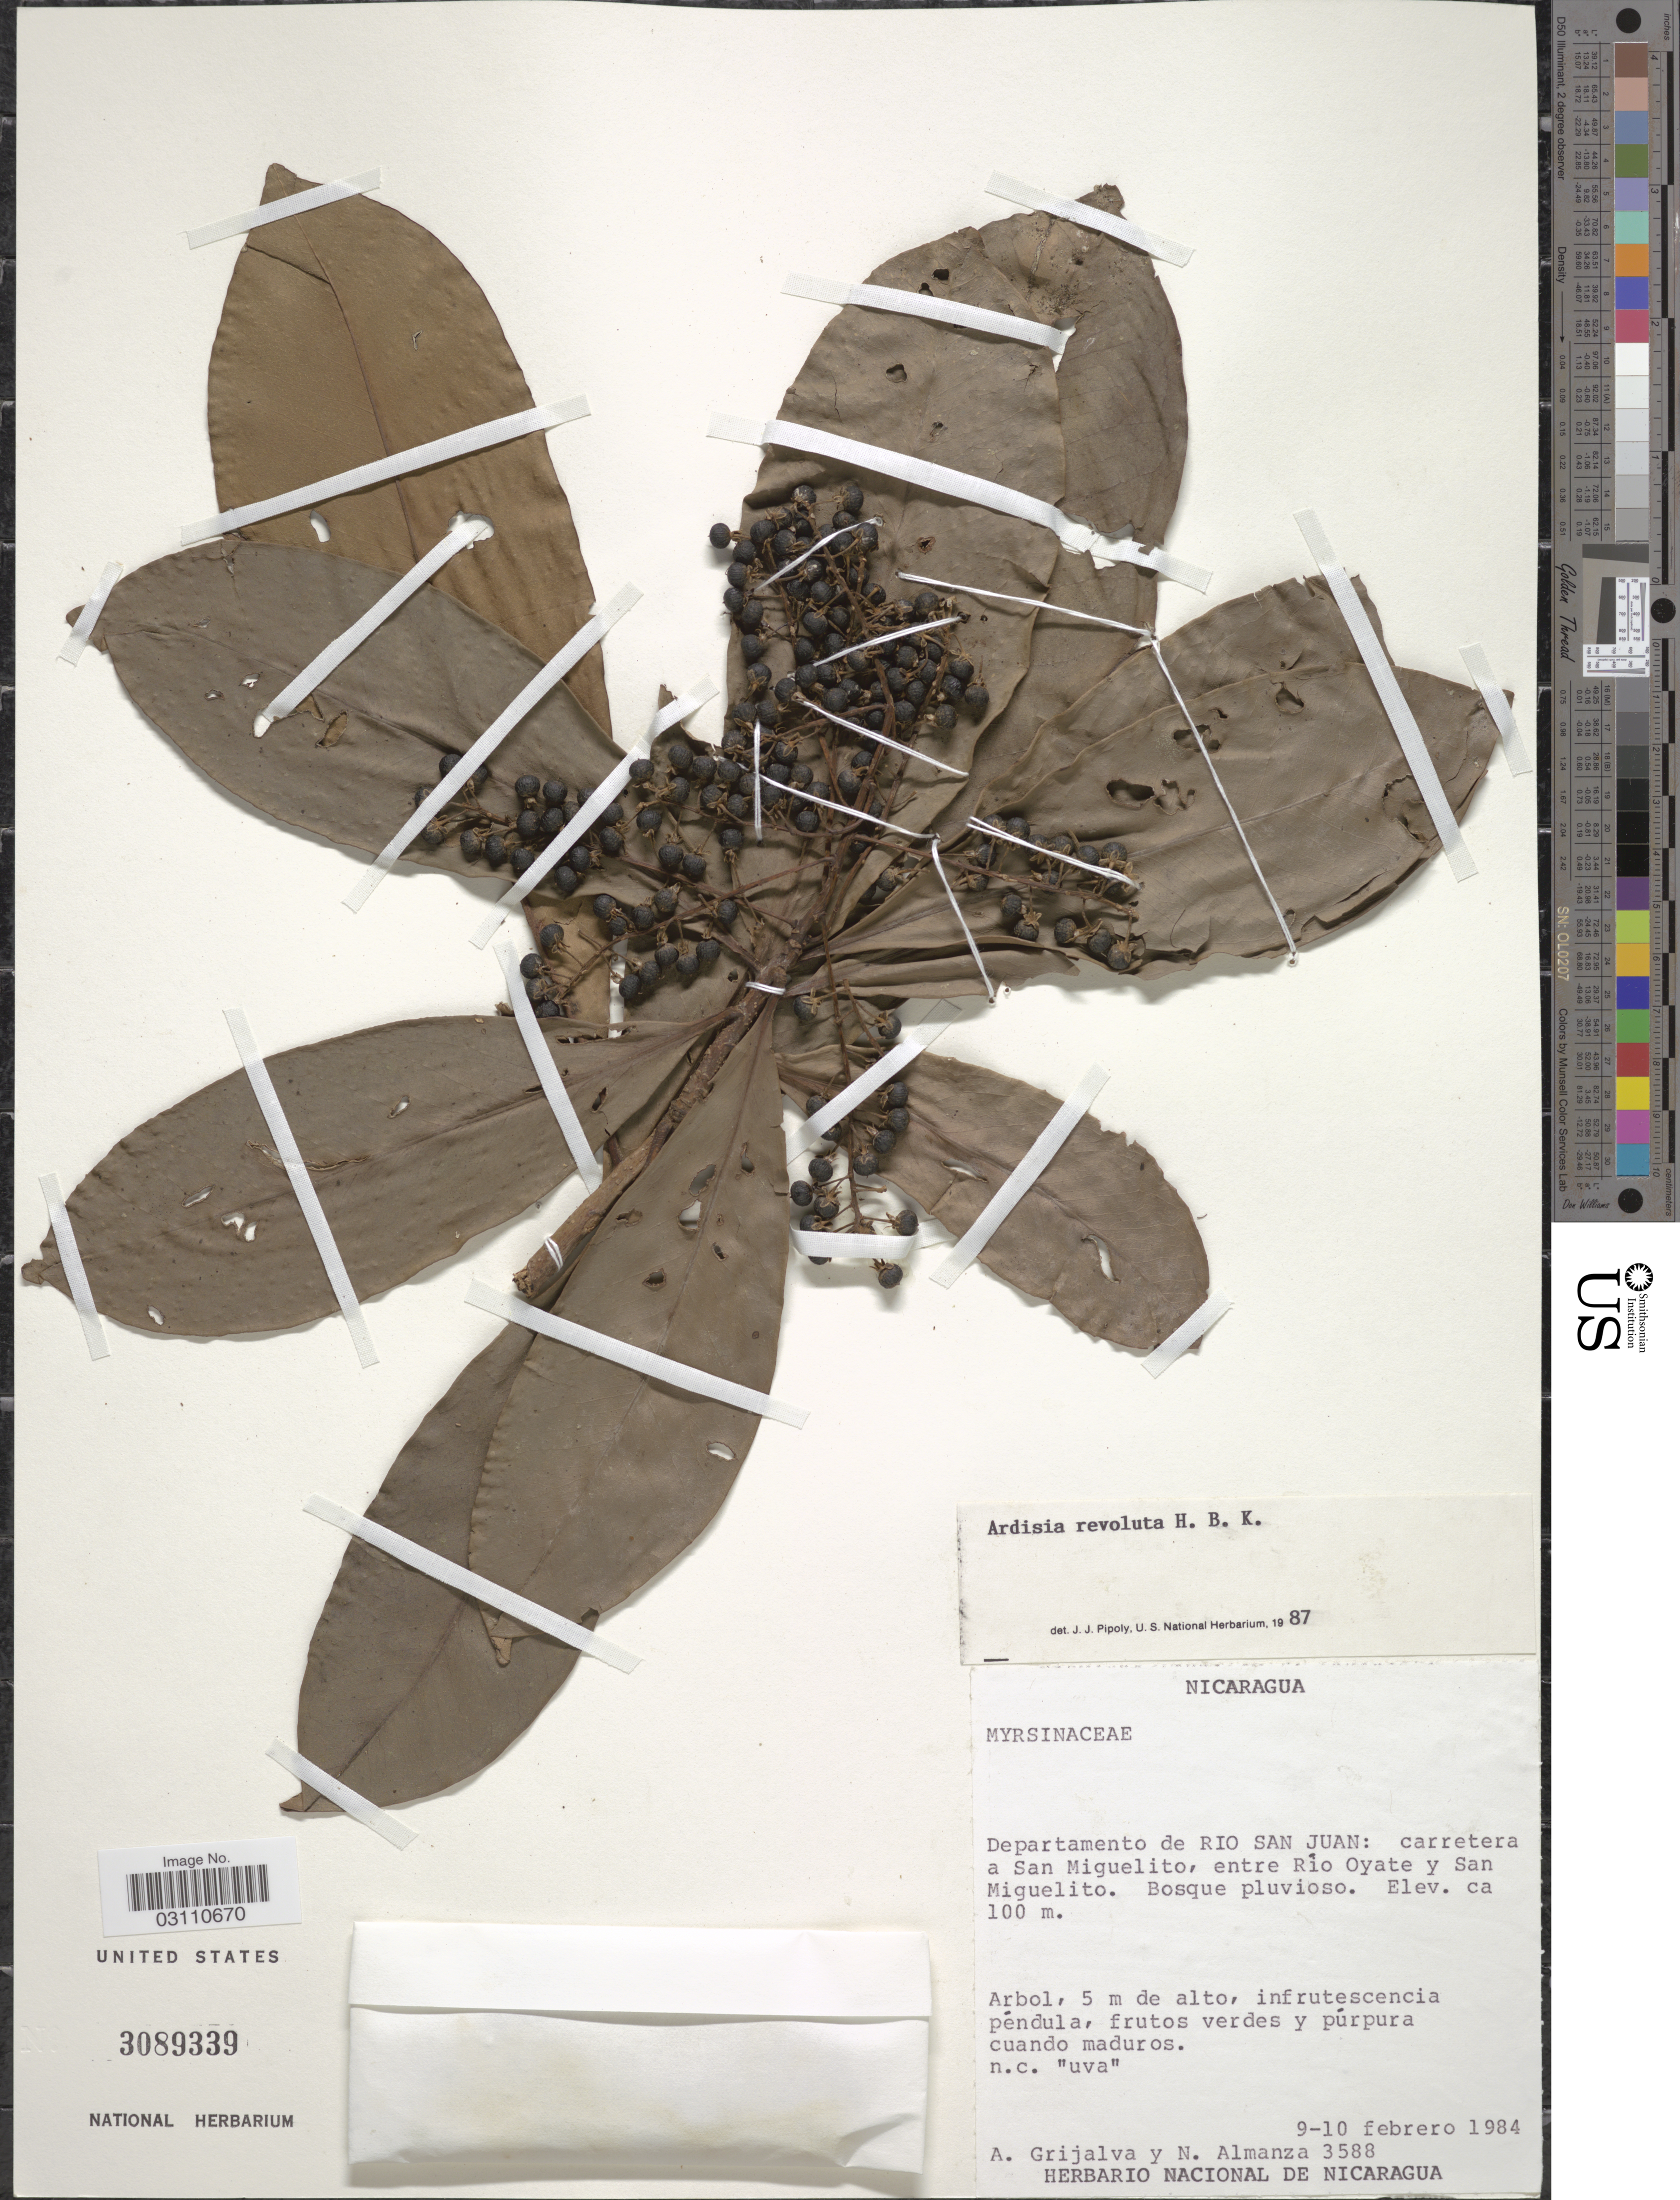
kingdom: Plantae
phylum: Tracheophyta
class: Magnoliopsida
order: Ericales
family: Primulaceae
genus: Ardisia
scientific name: Ardisia revoluta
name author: Kunth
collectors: A. Grijalva & N. Almanza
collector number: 3588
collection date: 1984-02-09/1984-02-10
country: Nicaragua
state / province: Rio San Juan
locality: Departamento Rio San Juan: carretera a San Miguelito, entre Rio Oyate y San Miguelito.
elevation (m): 100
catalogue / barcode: US 3089339